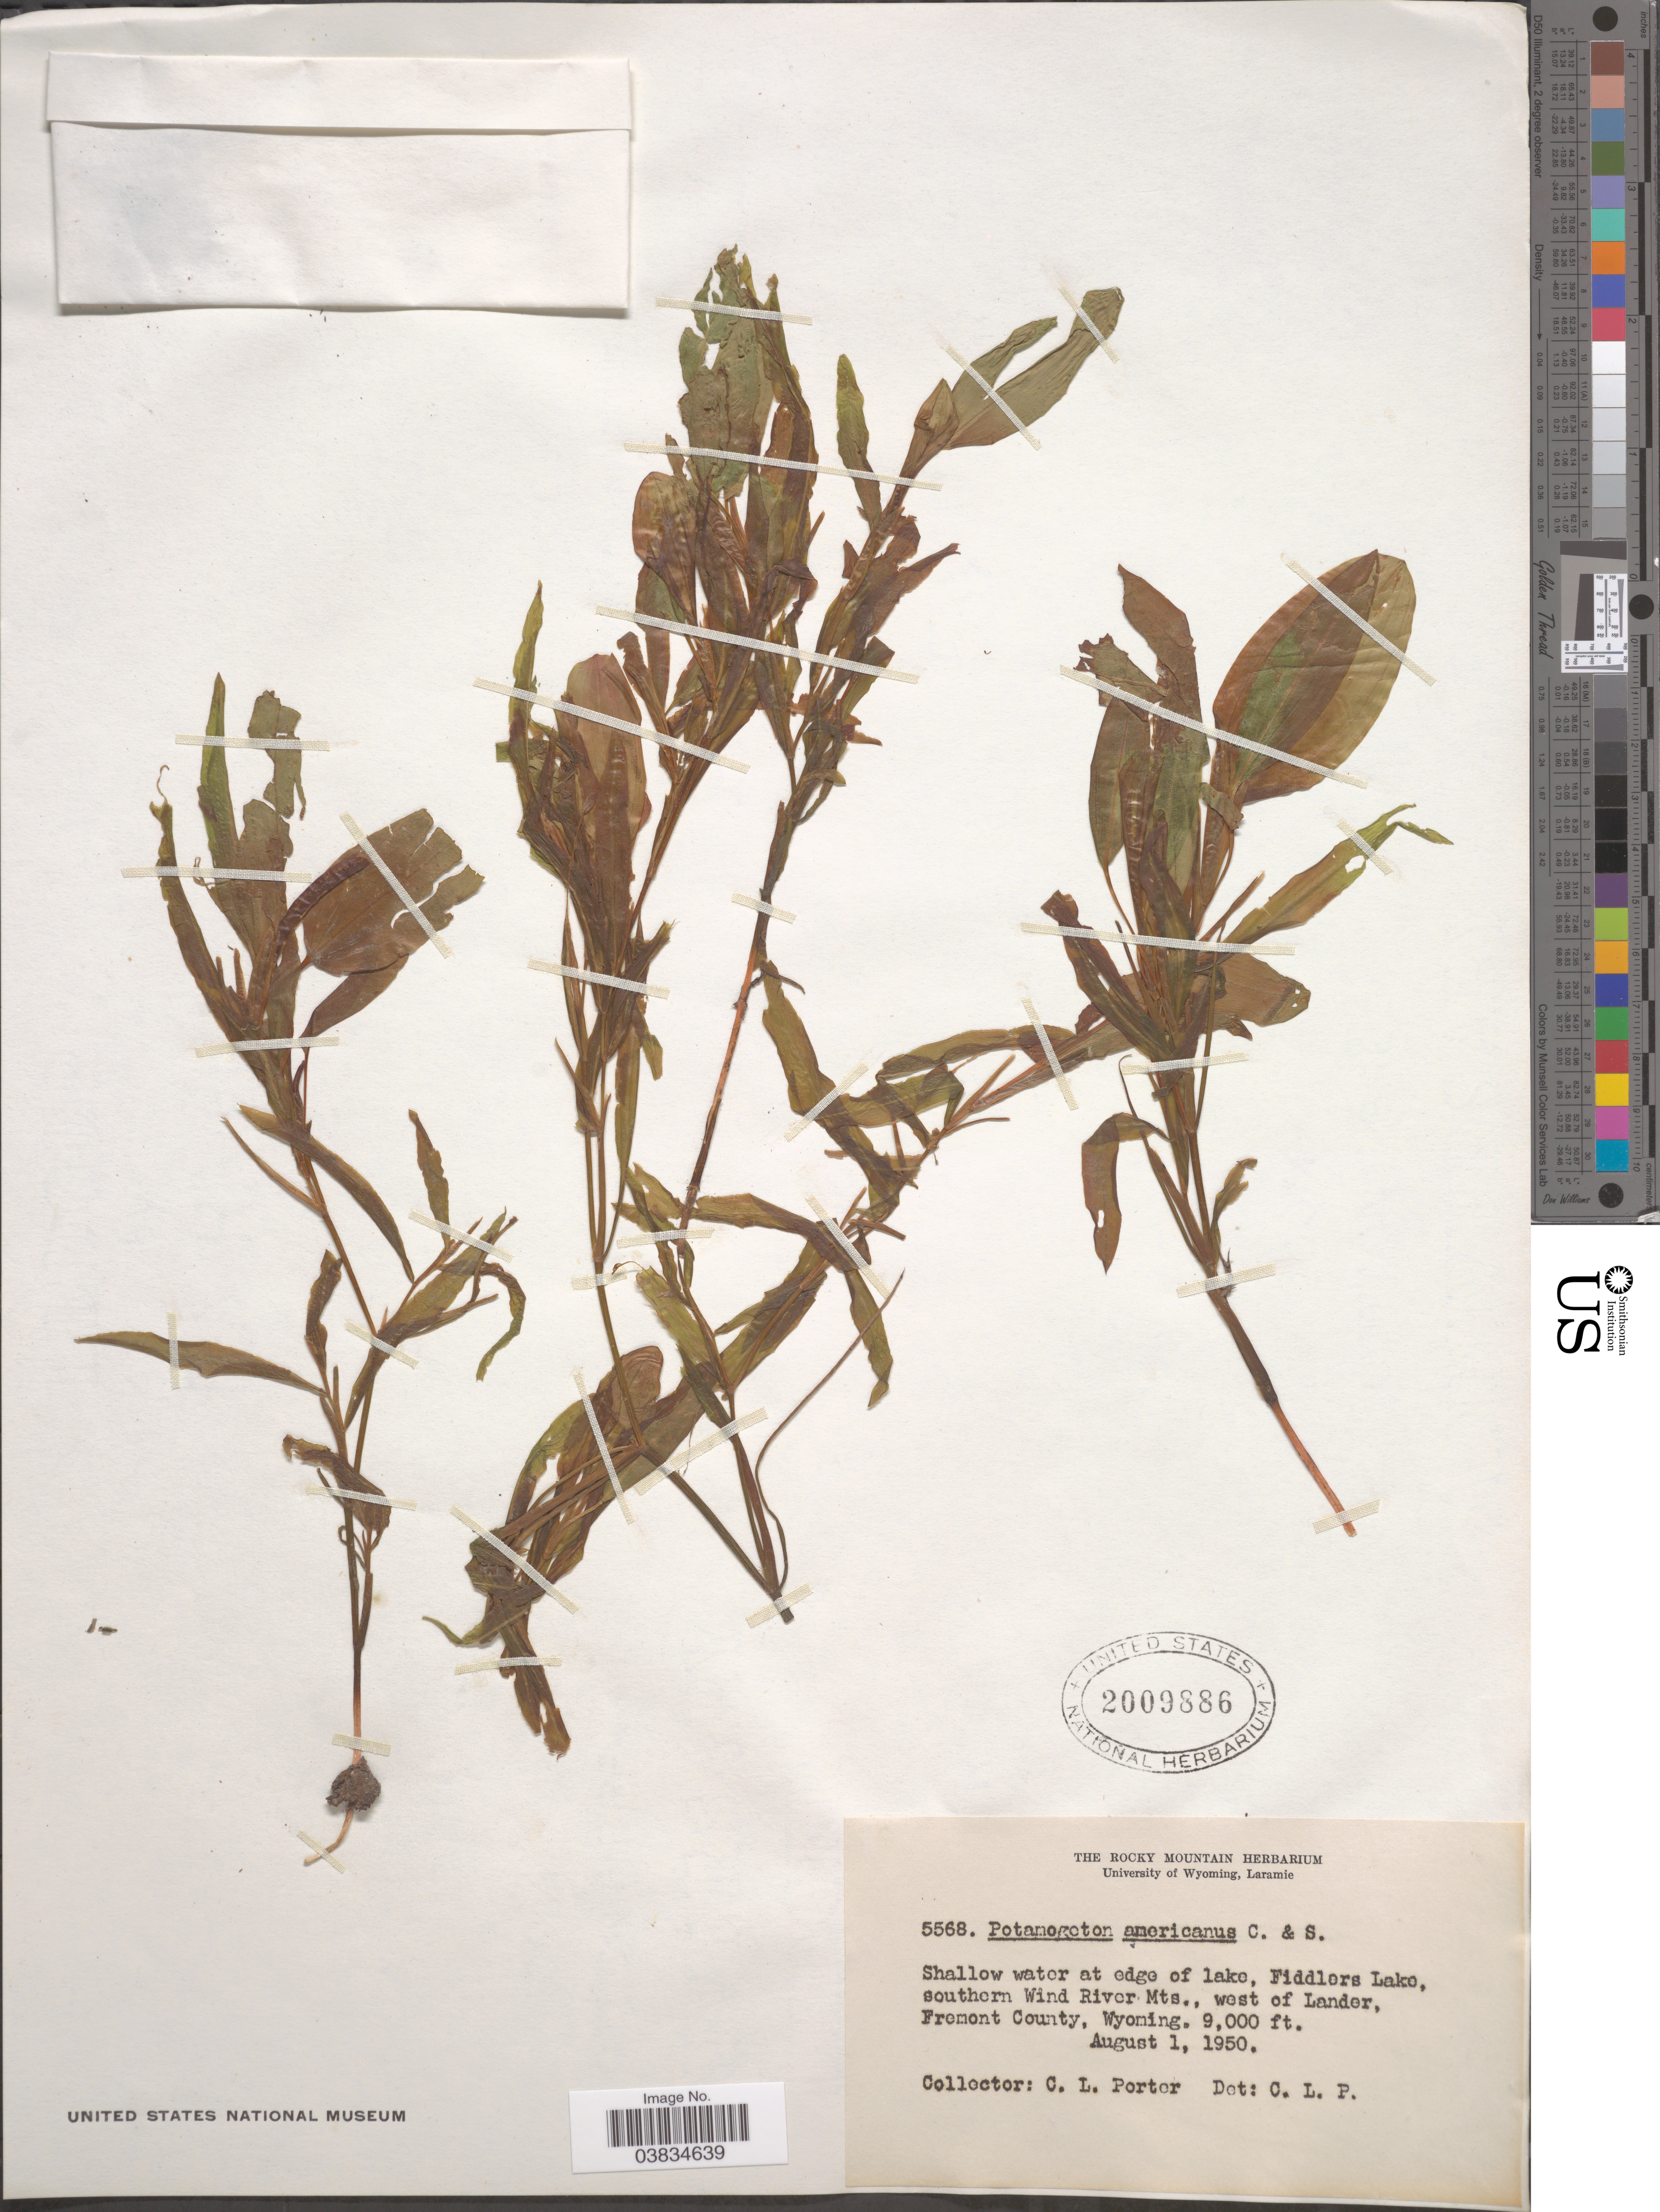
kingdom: Plantae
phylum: Tracheophyta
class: Liliopsida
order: Alismatales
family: Potamogetonaceae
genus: Potamogeton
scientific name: Potamogeton gramineus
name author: L.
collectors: C. L. Porter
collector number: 5568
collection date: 1950-08-01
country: United States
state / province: Wyoming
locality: Shallow water at edge of lake, Fiddlers Lake, southern Wind River Mts., west of Lander, Fremont County.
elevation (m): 2743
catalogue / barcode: US 2009886